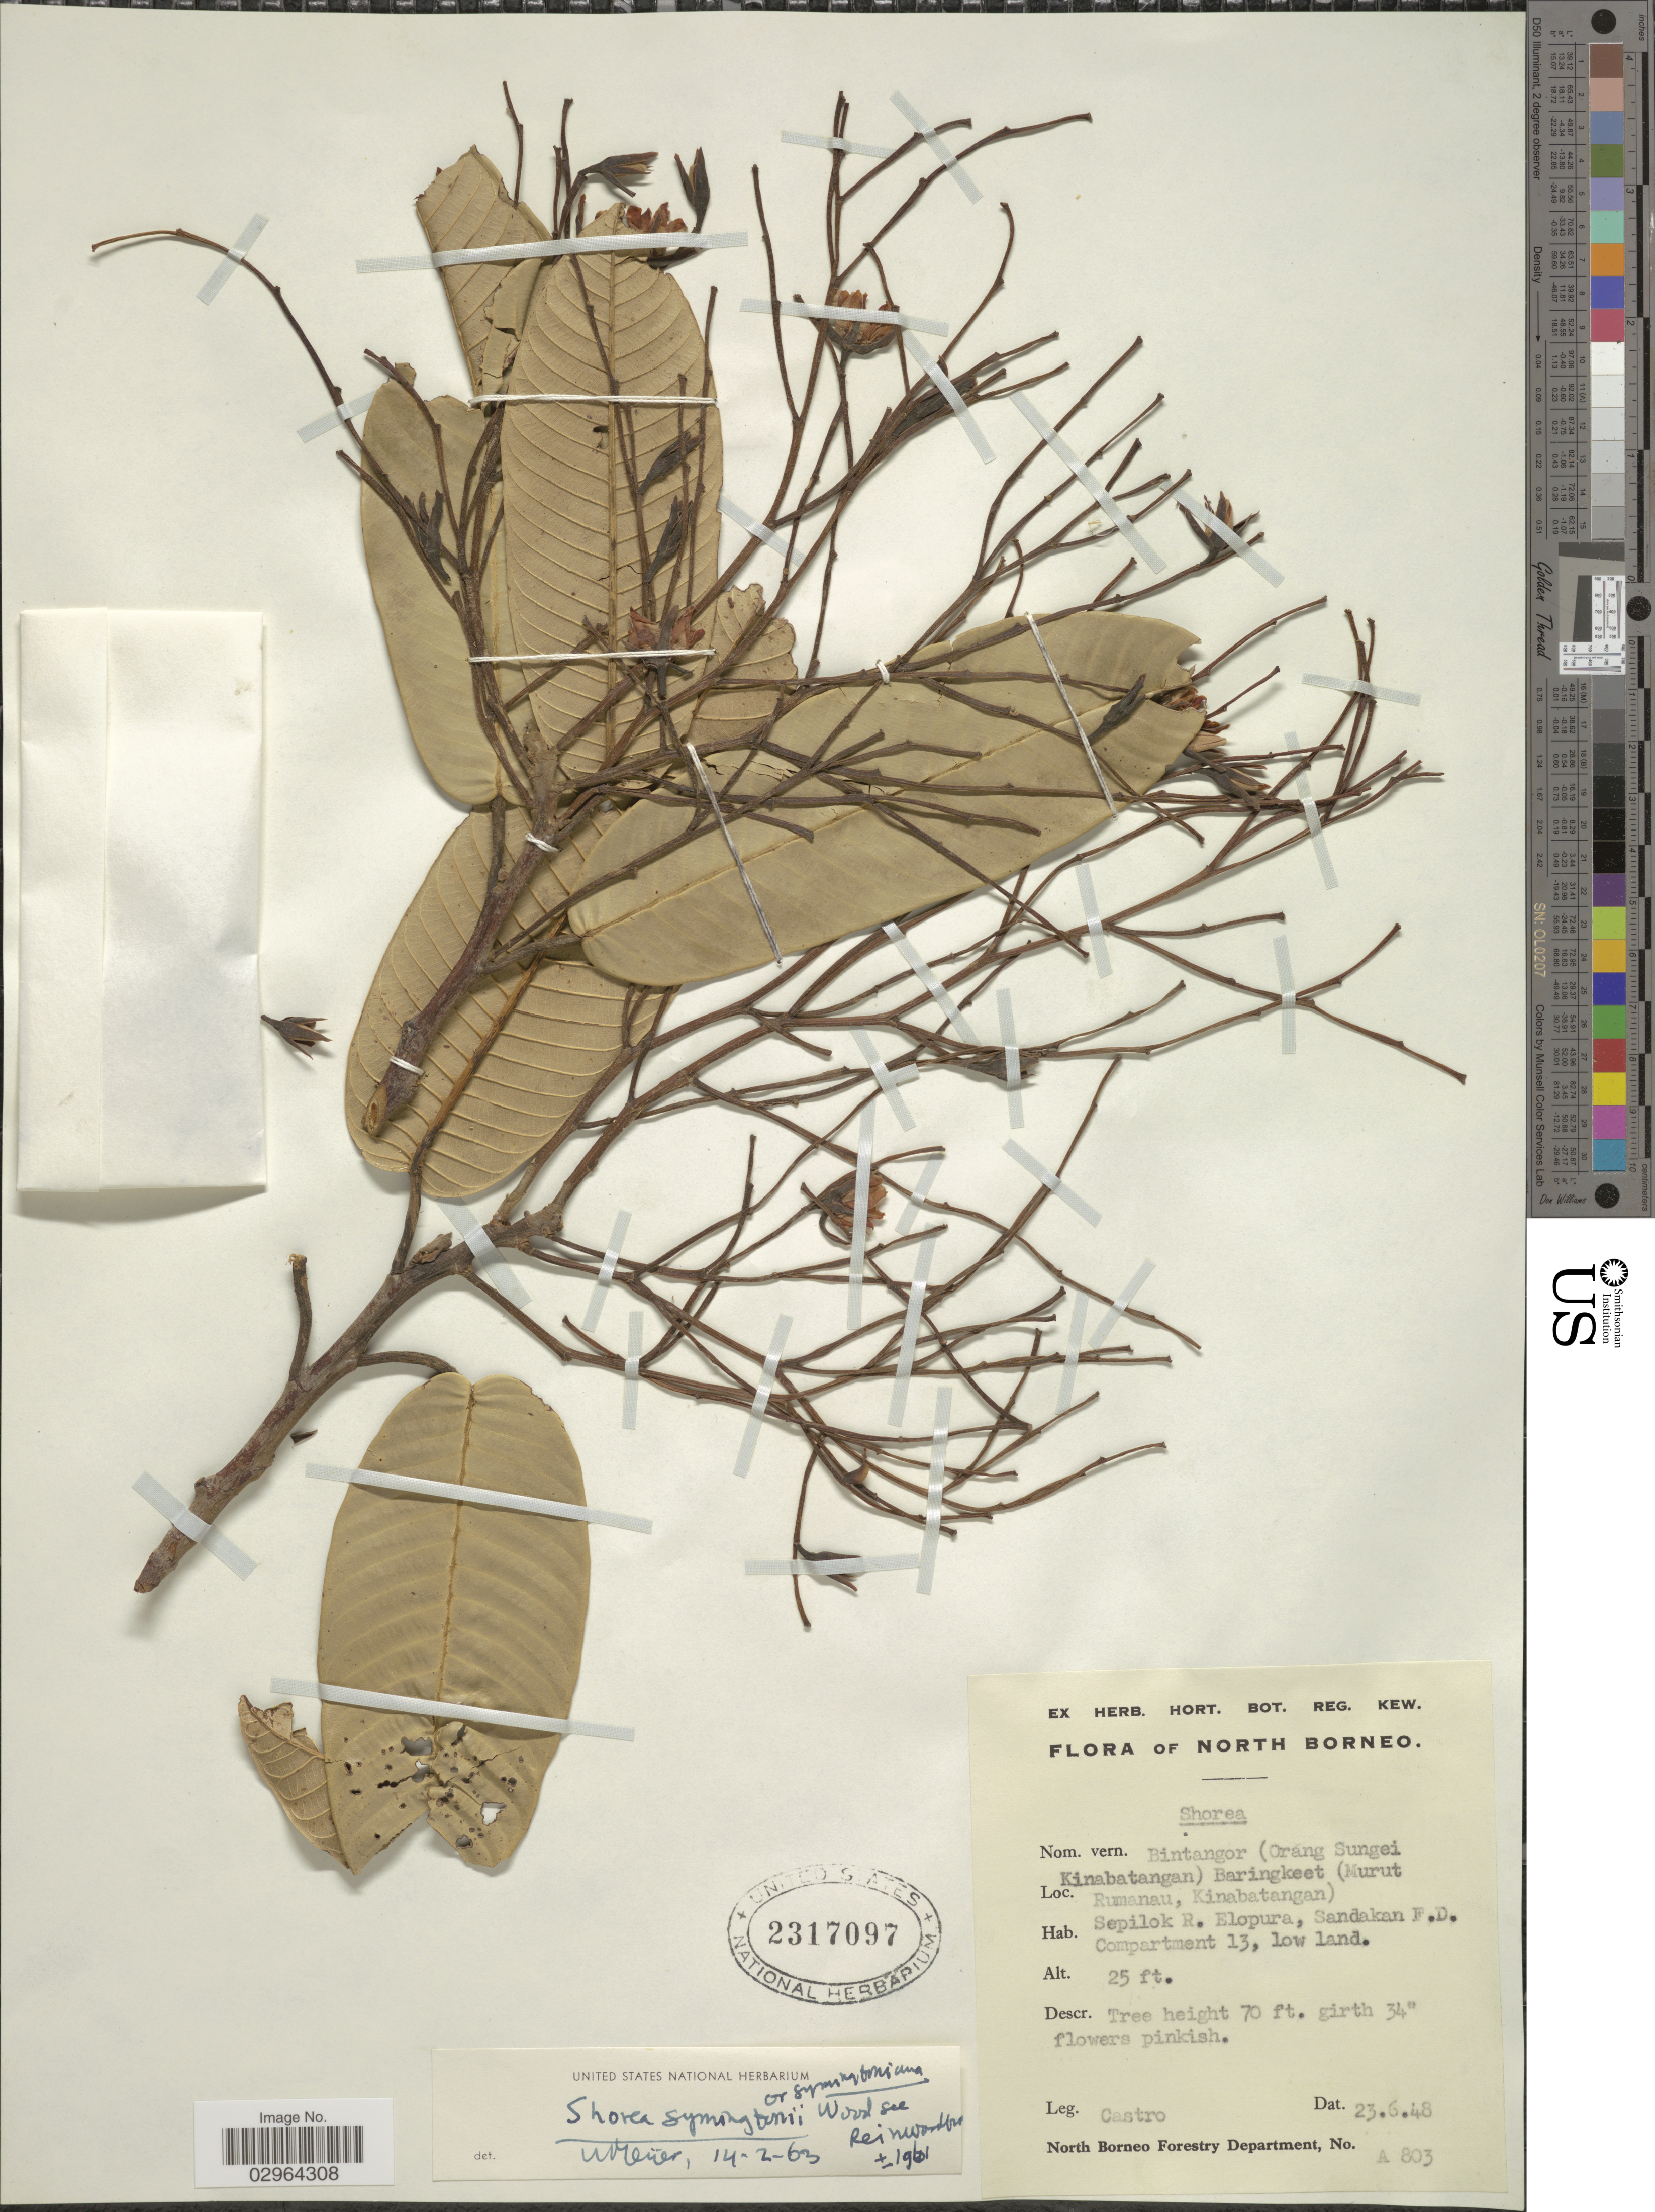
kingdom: Plantae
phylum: Tracheophyta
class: Magnoliopsida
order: Malvales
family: Dipterocarpaceae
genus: Anthoshorea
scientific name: Anthoshorea symingtonii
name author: (G.H.S. Wood) P.S. Ashton & J. Heck.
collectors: -. Castro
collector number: A803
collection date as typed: Transcribed d/m/y: 23/6/48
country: Malaysia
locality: North Borneo. Sepilok R. Elopura, Sandakan F.D. Compartment 13, low-land.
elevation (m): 8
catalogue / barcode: US 2317097